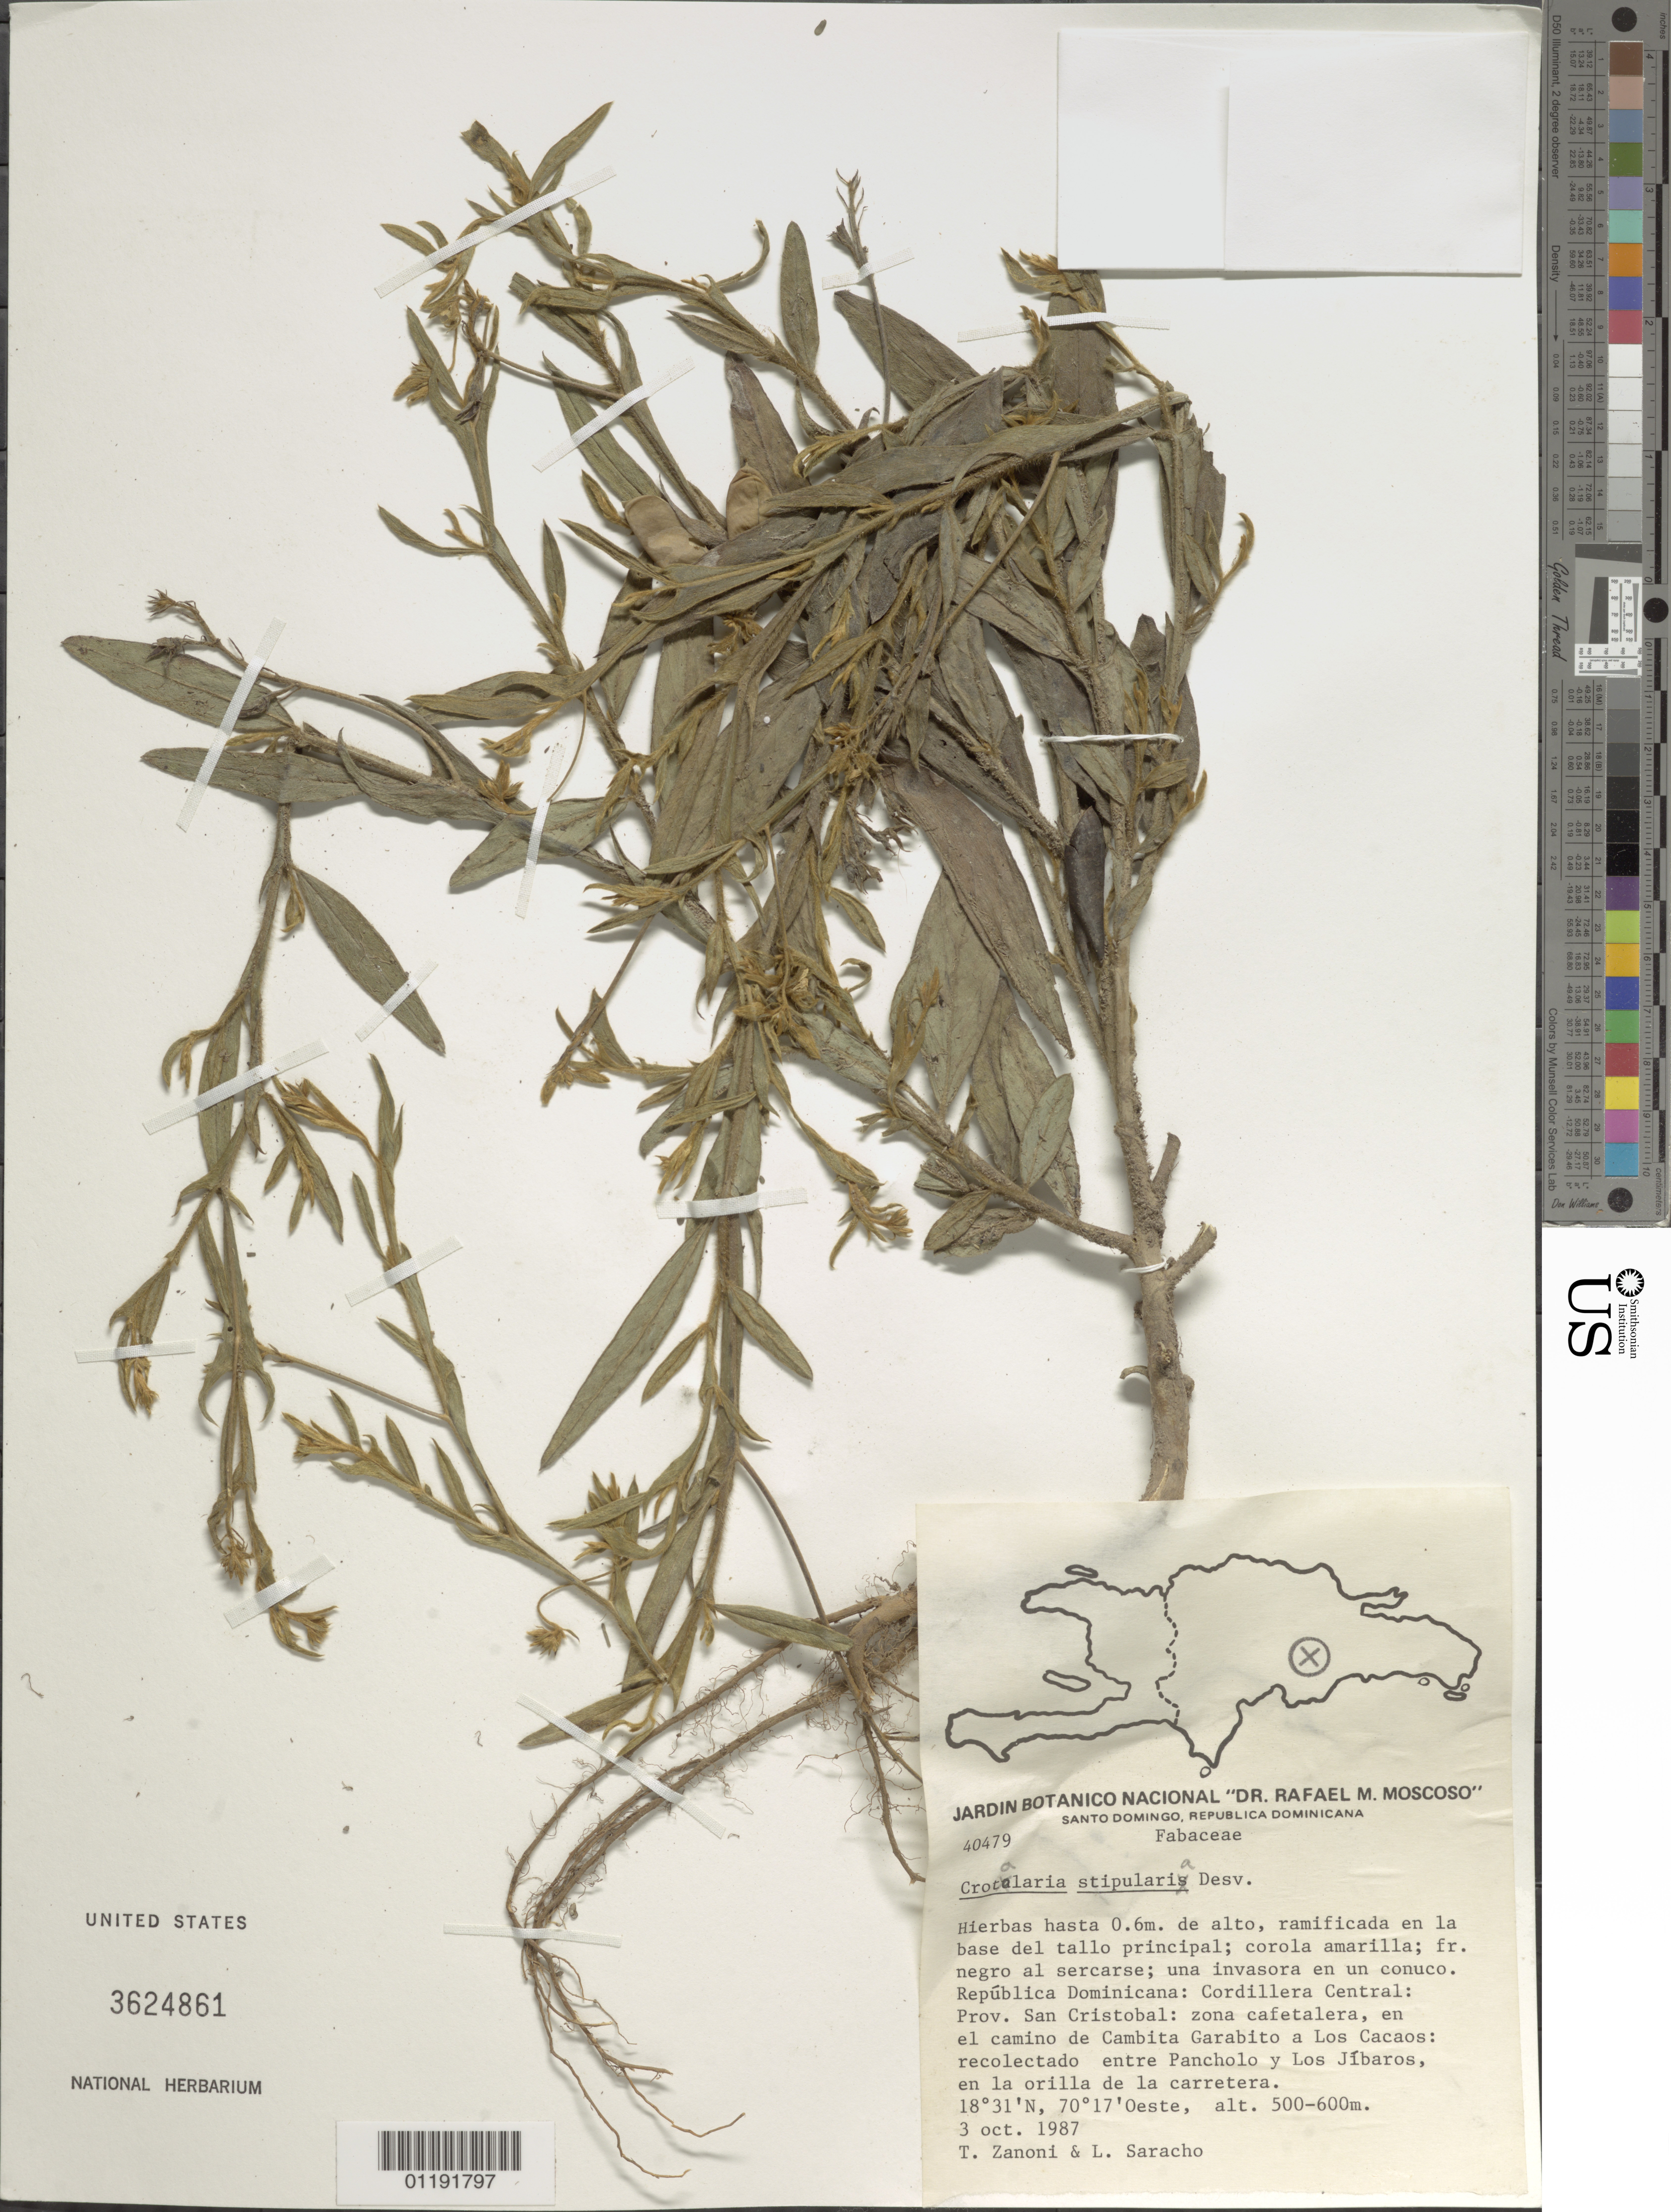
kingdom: Plantae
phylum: Tracheophyta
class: Magnoliopsida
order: Fabales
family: Fabaceae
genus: Crotalaria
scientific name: Crotalaria stipularia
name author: Desv.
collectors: T. A. Zanoni & L. Saracho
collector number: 40479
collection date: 1987-10-03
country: Dominican Republic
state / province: San Cristóbal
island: Hispaniola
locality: By road from Cambita Garabito to Los Cacaos, between Pancholo and Los Jibaros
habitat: Coffee plantation, roadside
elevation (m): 500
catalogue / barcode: US 3624861